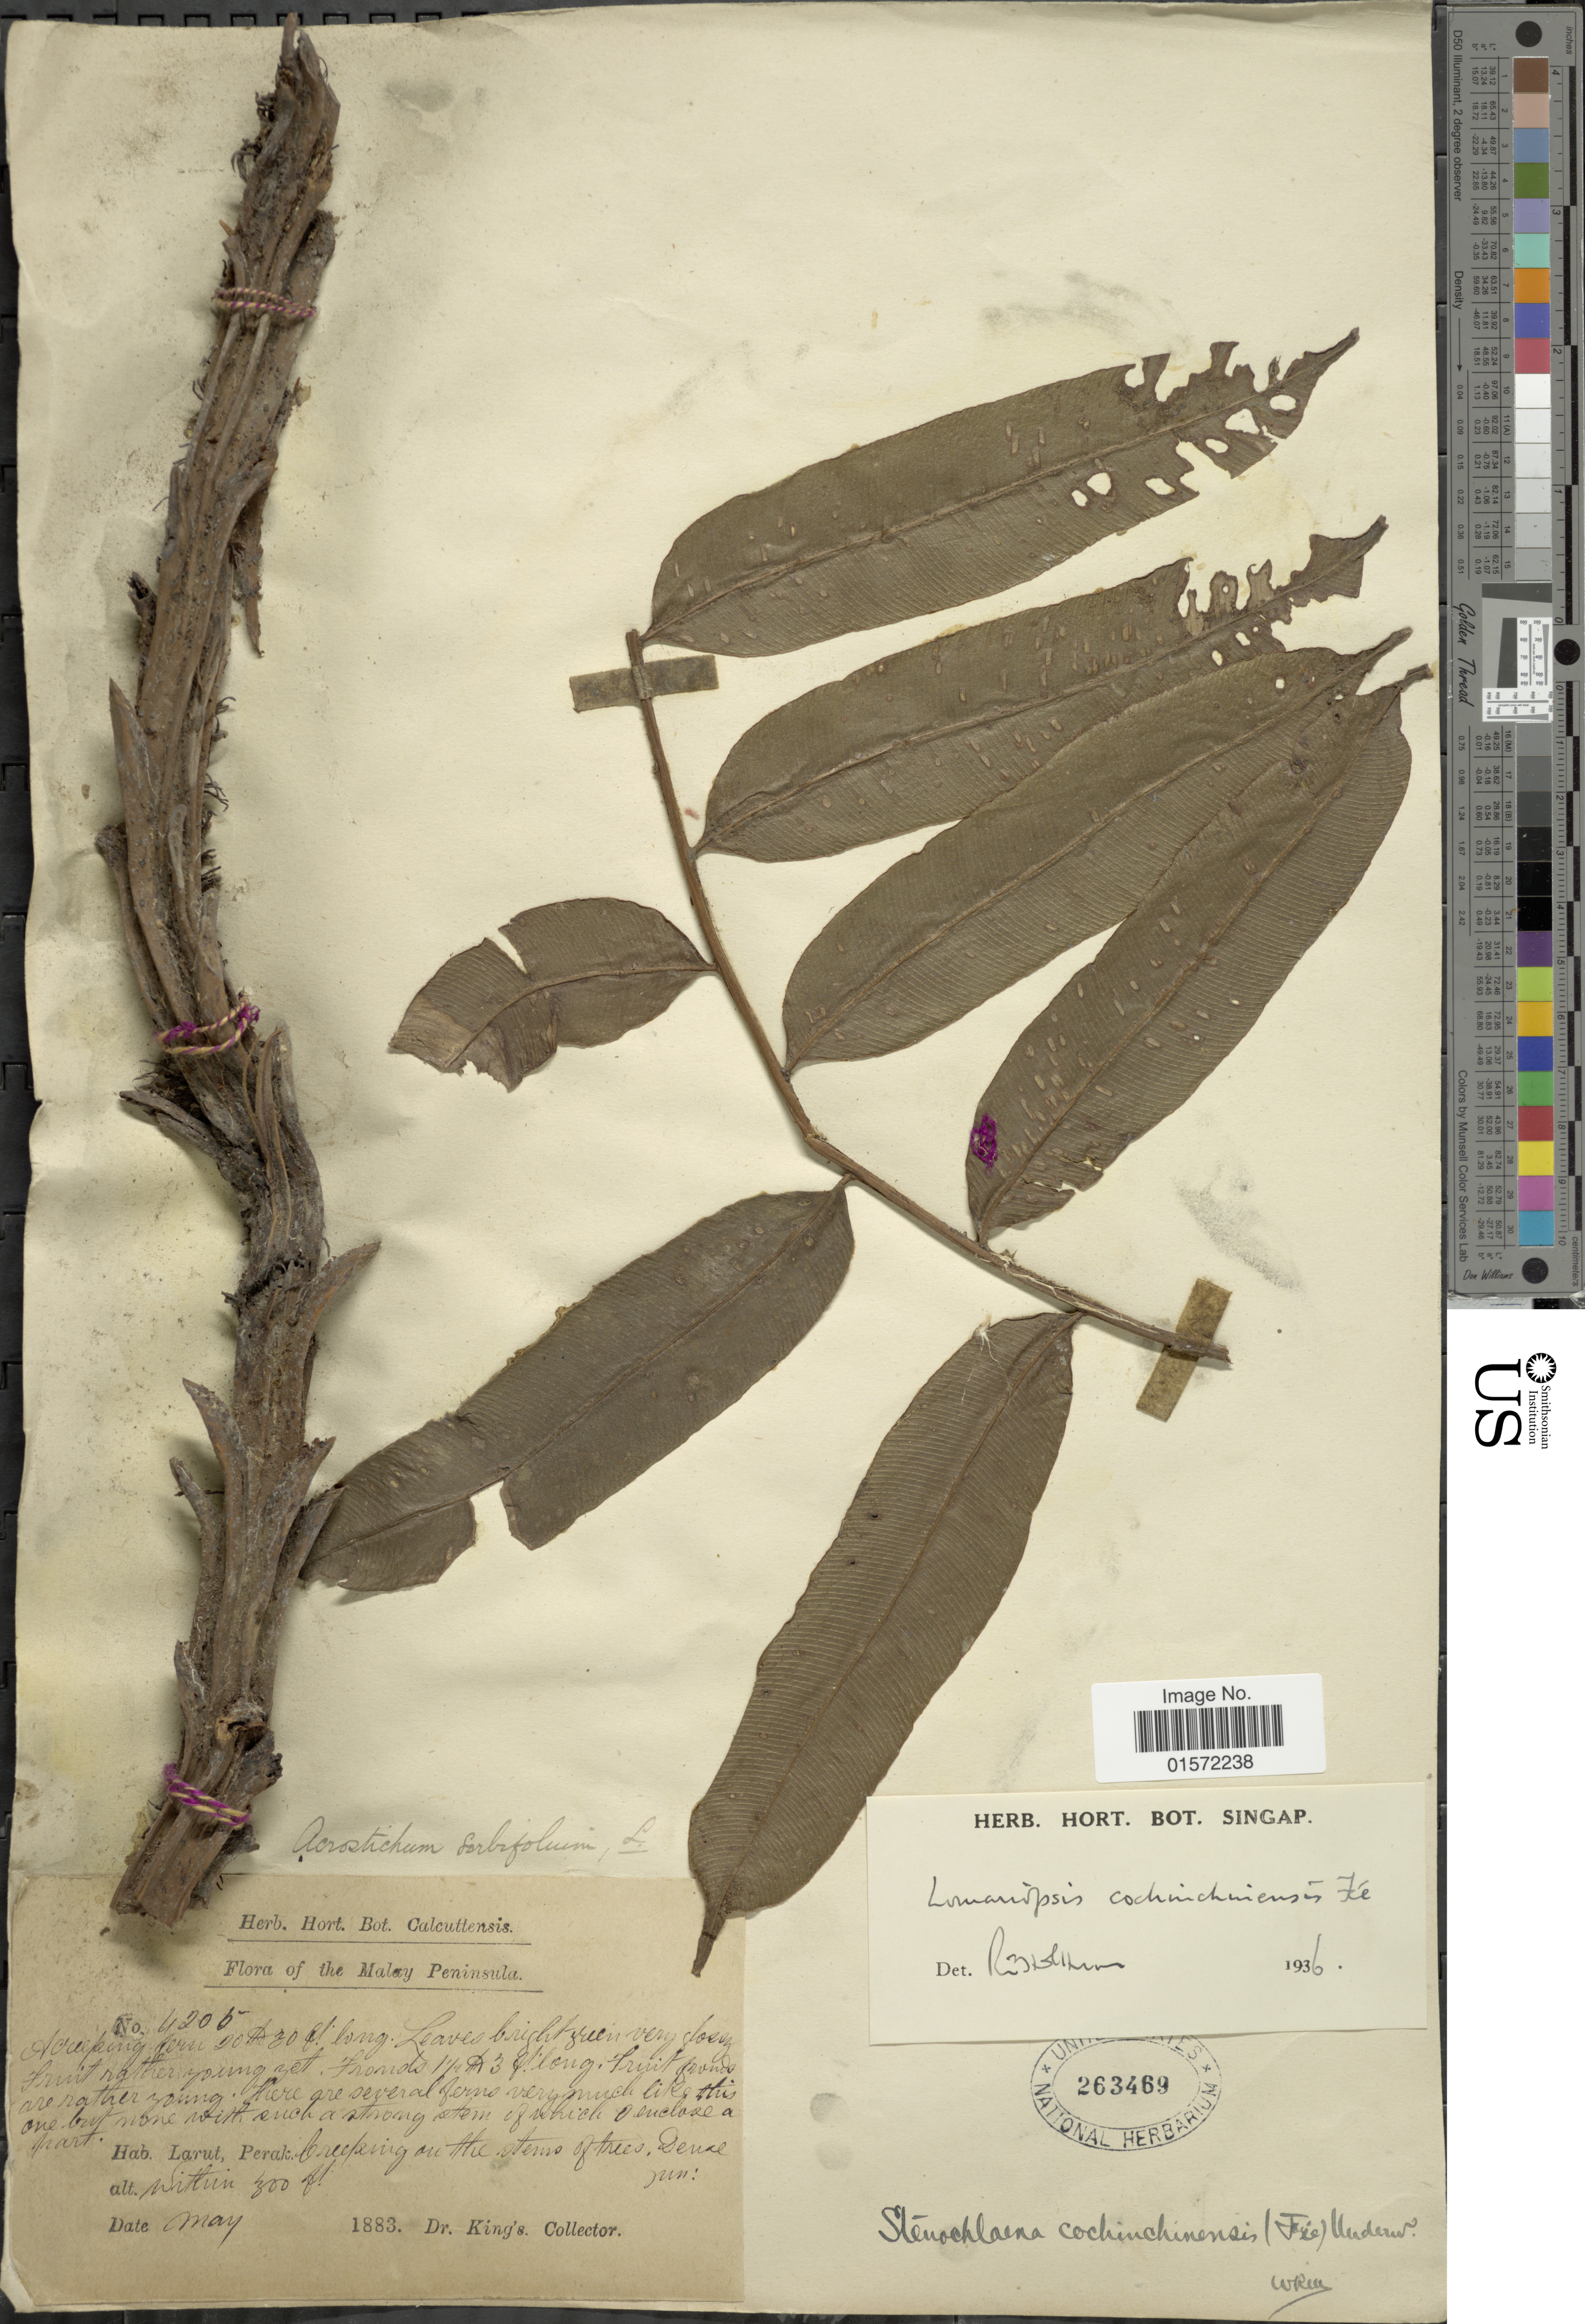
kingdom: Plantae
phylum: Tracheophyta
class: Polypodiopsida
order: Polypodiales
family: Lomariopsidaceae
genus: Lomariopsis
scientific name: Lomariopsis cochinchinensis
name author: Fée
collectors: Dr. King's collector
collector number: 4205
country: Malaysia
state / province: Perak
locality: Malay Peninsula, Larut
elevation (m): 91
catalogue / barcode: US 263469